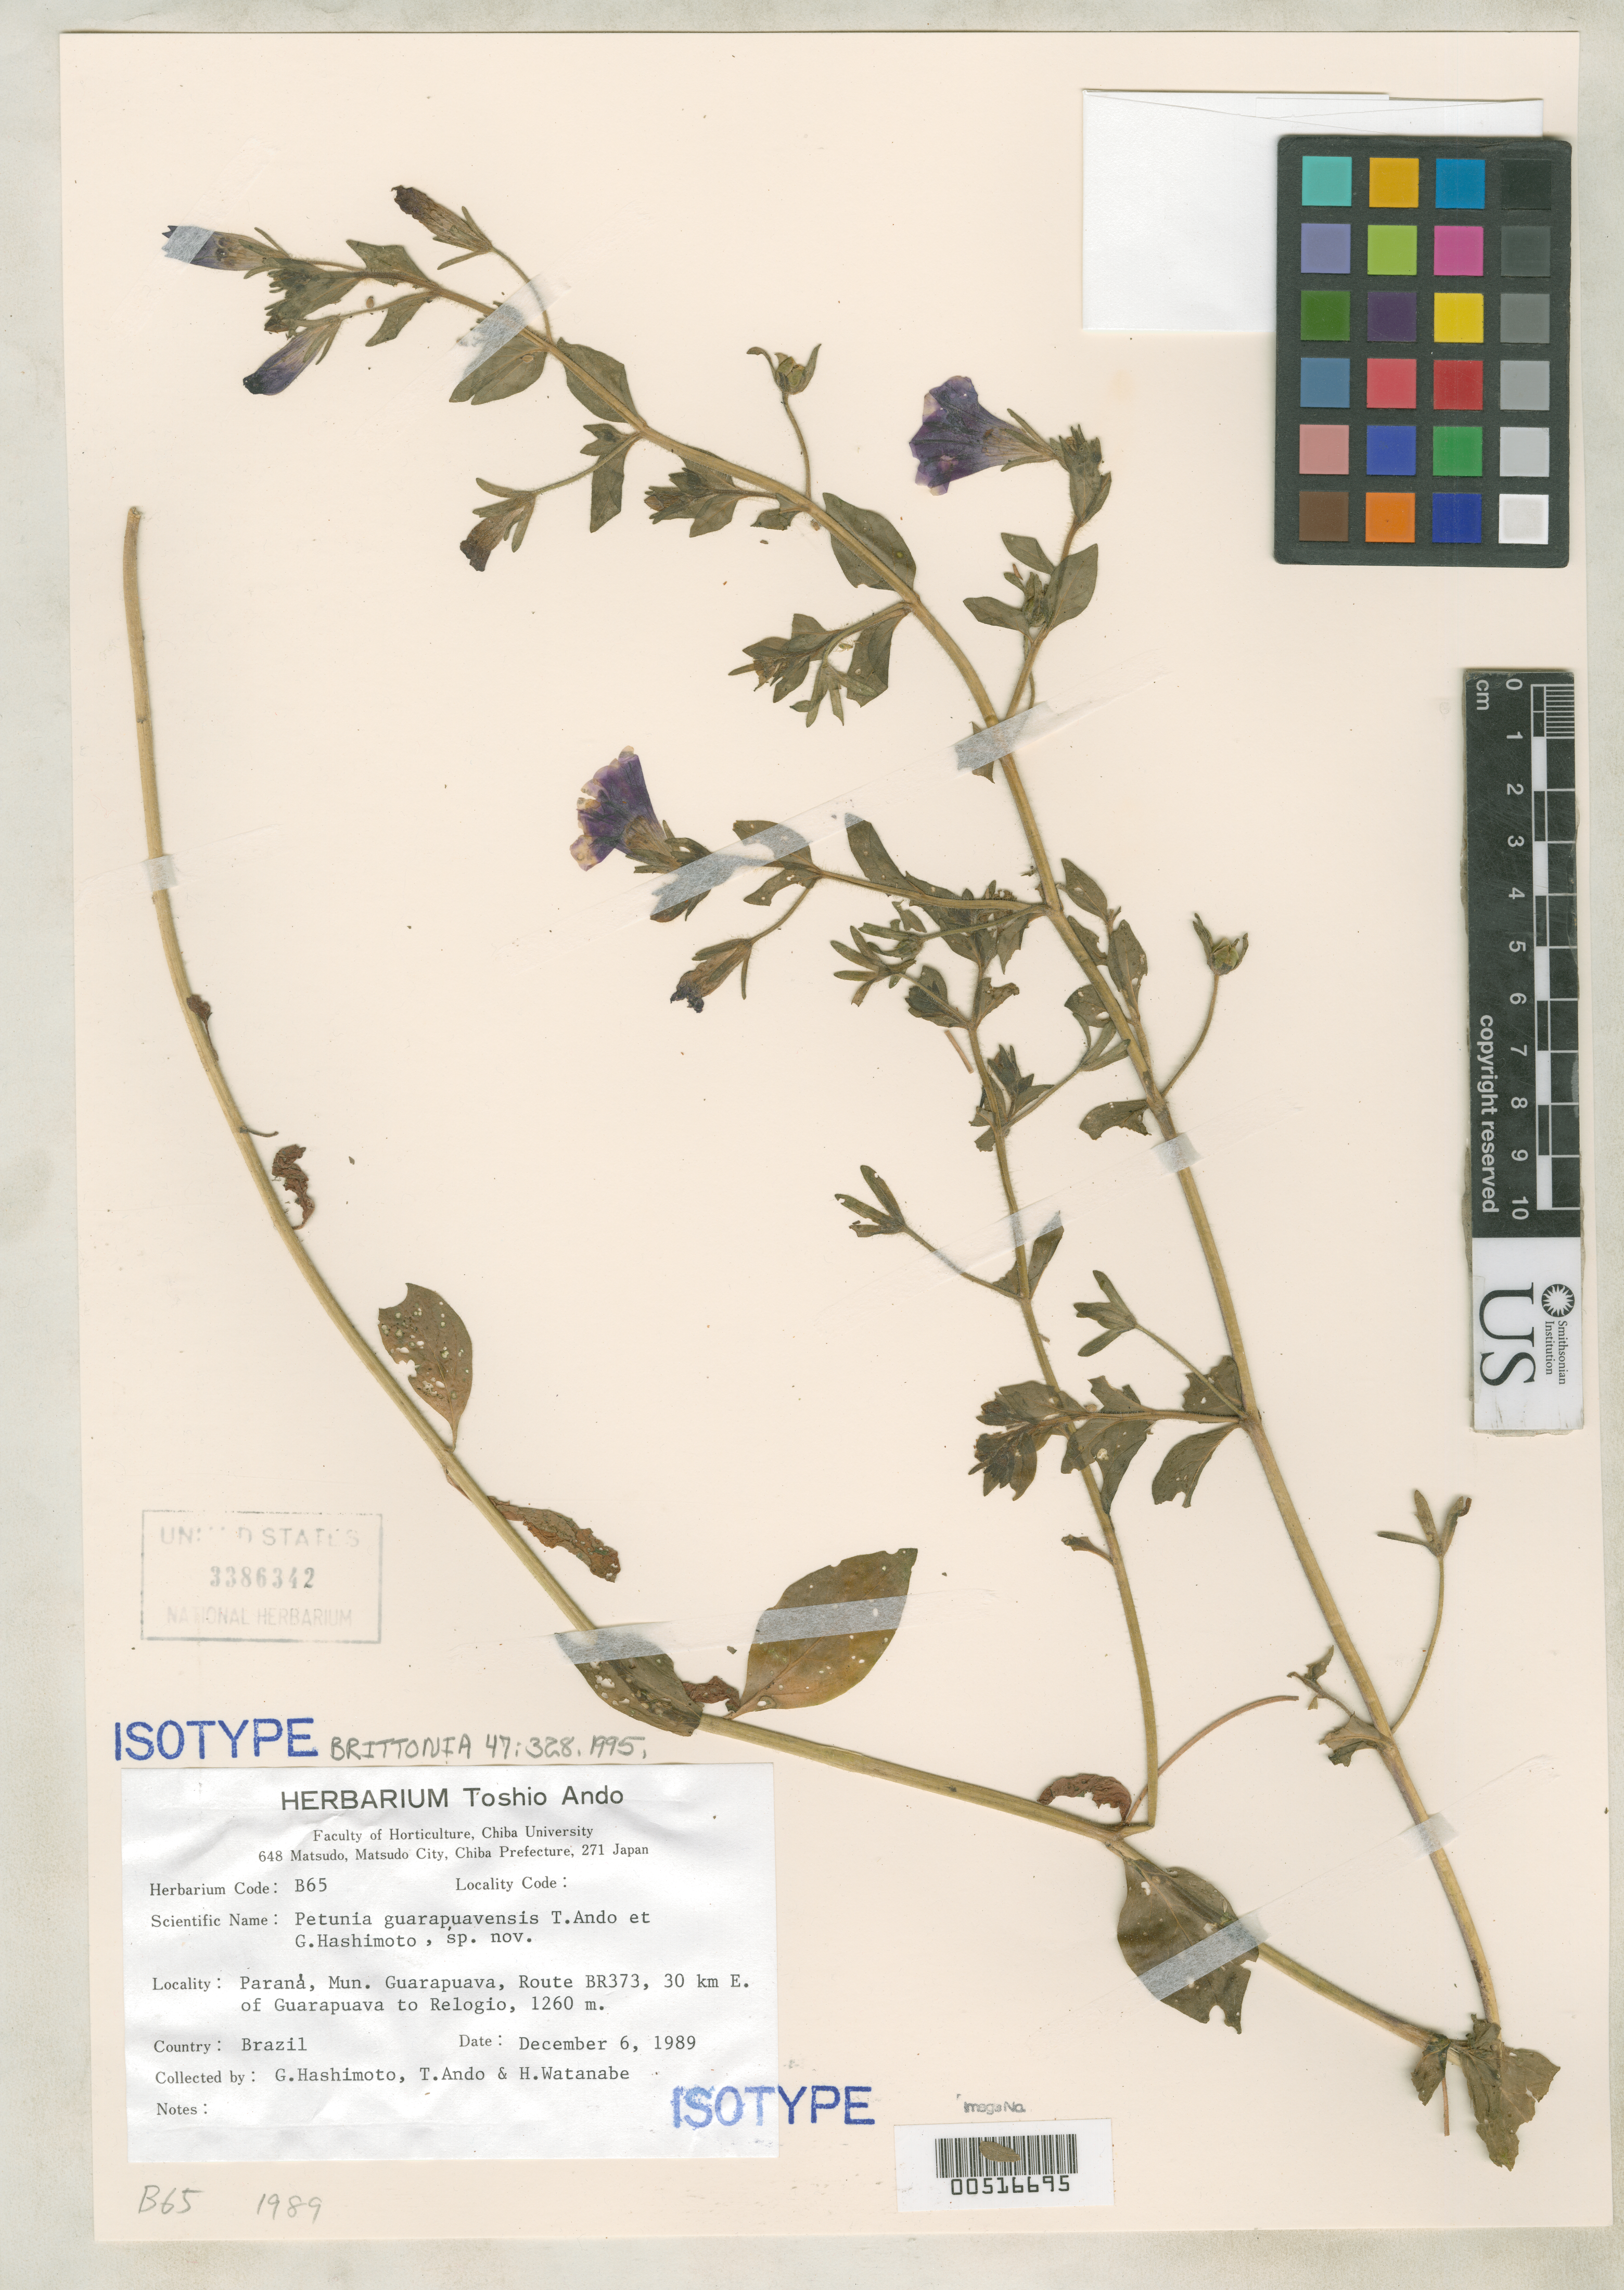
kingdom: Plantae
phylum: Tracheophyta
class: Magnoliopsida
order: Solanales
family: Solanaceae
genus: Petunia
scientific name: Petunia guarapuavensis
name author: T. Ando & Hashimoto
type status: Isotype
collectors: G. Hashimoto, T. Ando & H. Watanabe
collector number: B 65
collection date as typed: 06 Dec 1989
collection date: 1989-12-06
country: Brazil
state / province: Paraná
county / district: Guarapuava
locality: Routebr373, 30 km E of Guarapuava to Relogio.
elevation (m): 1260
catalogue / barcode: US 3386342